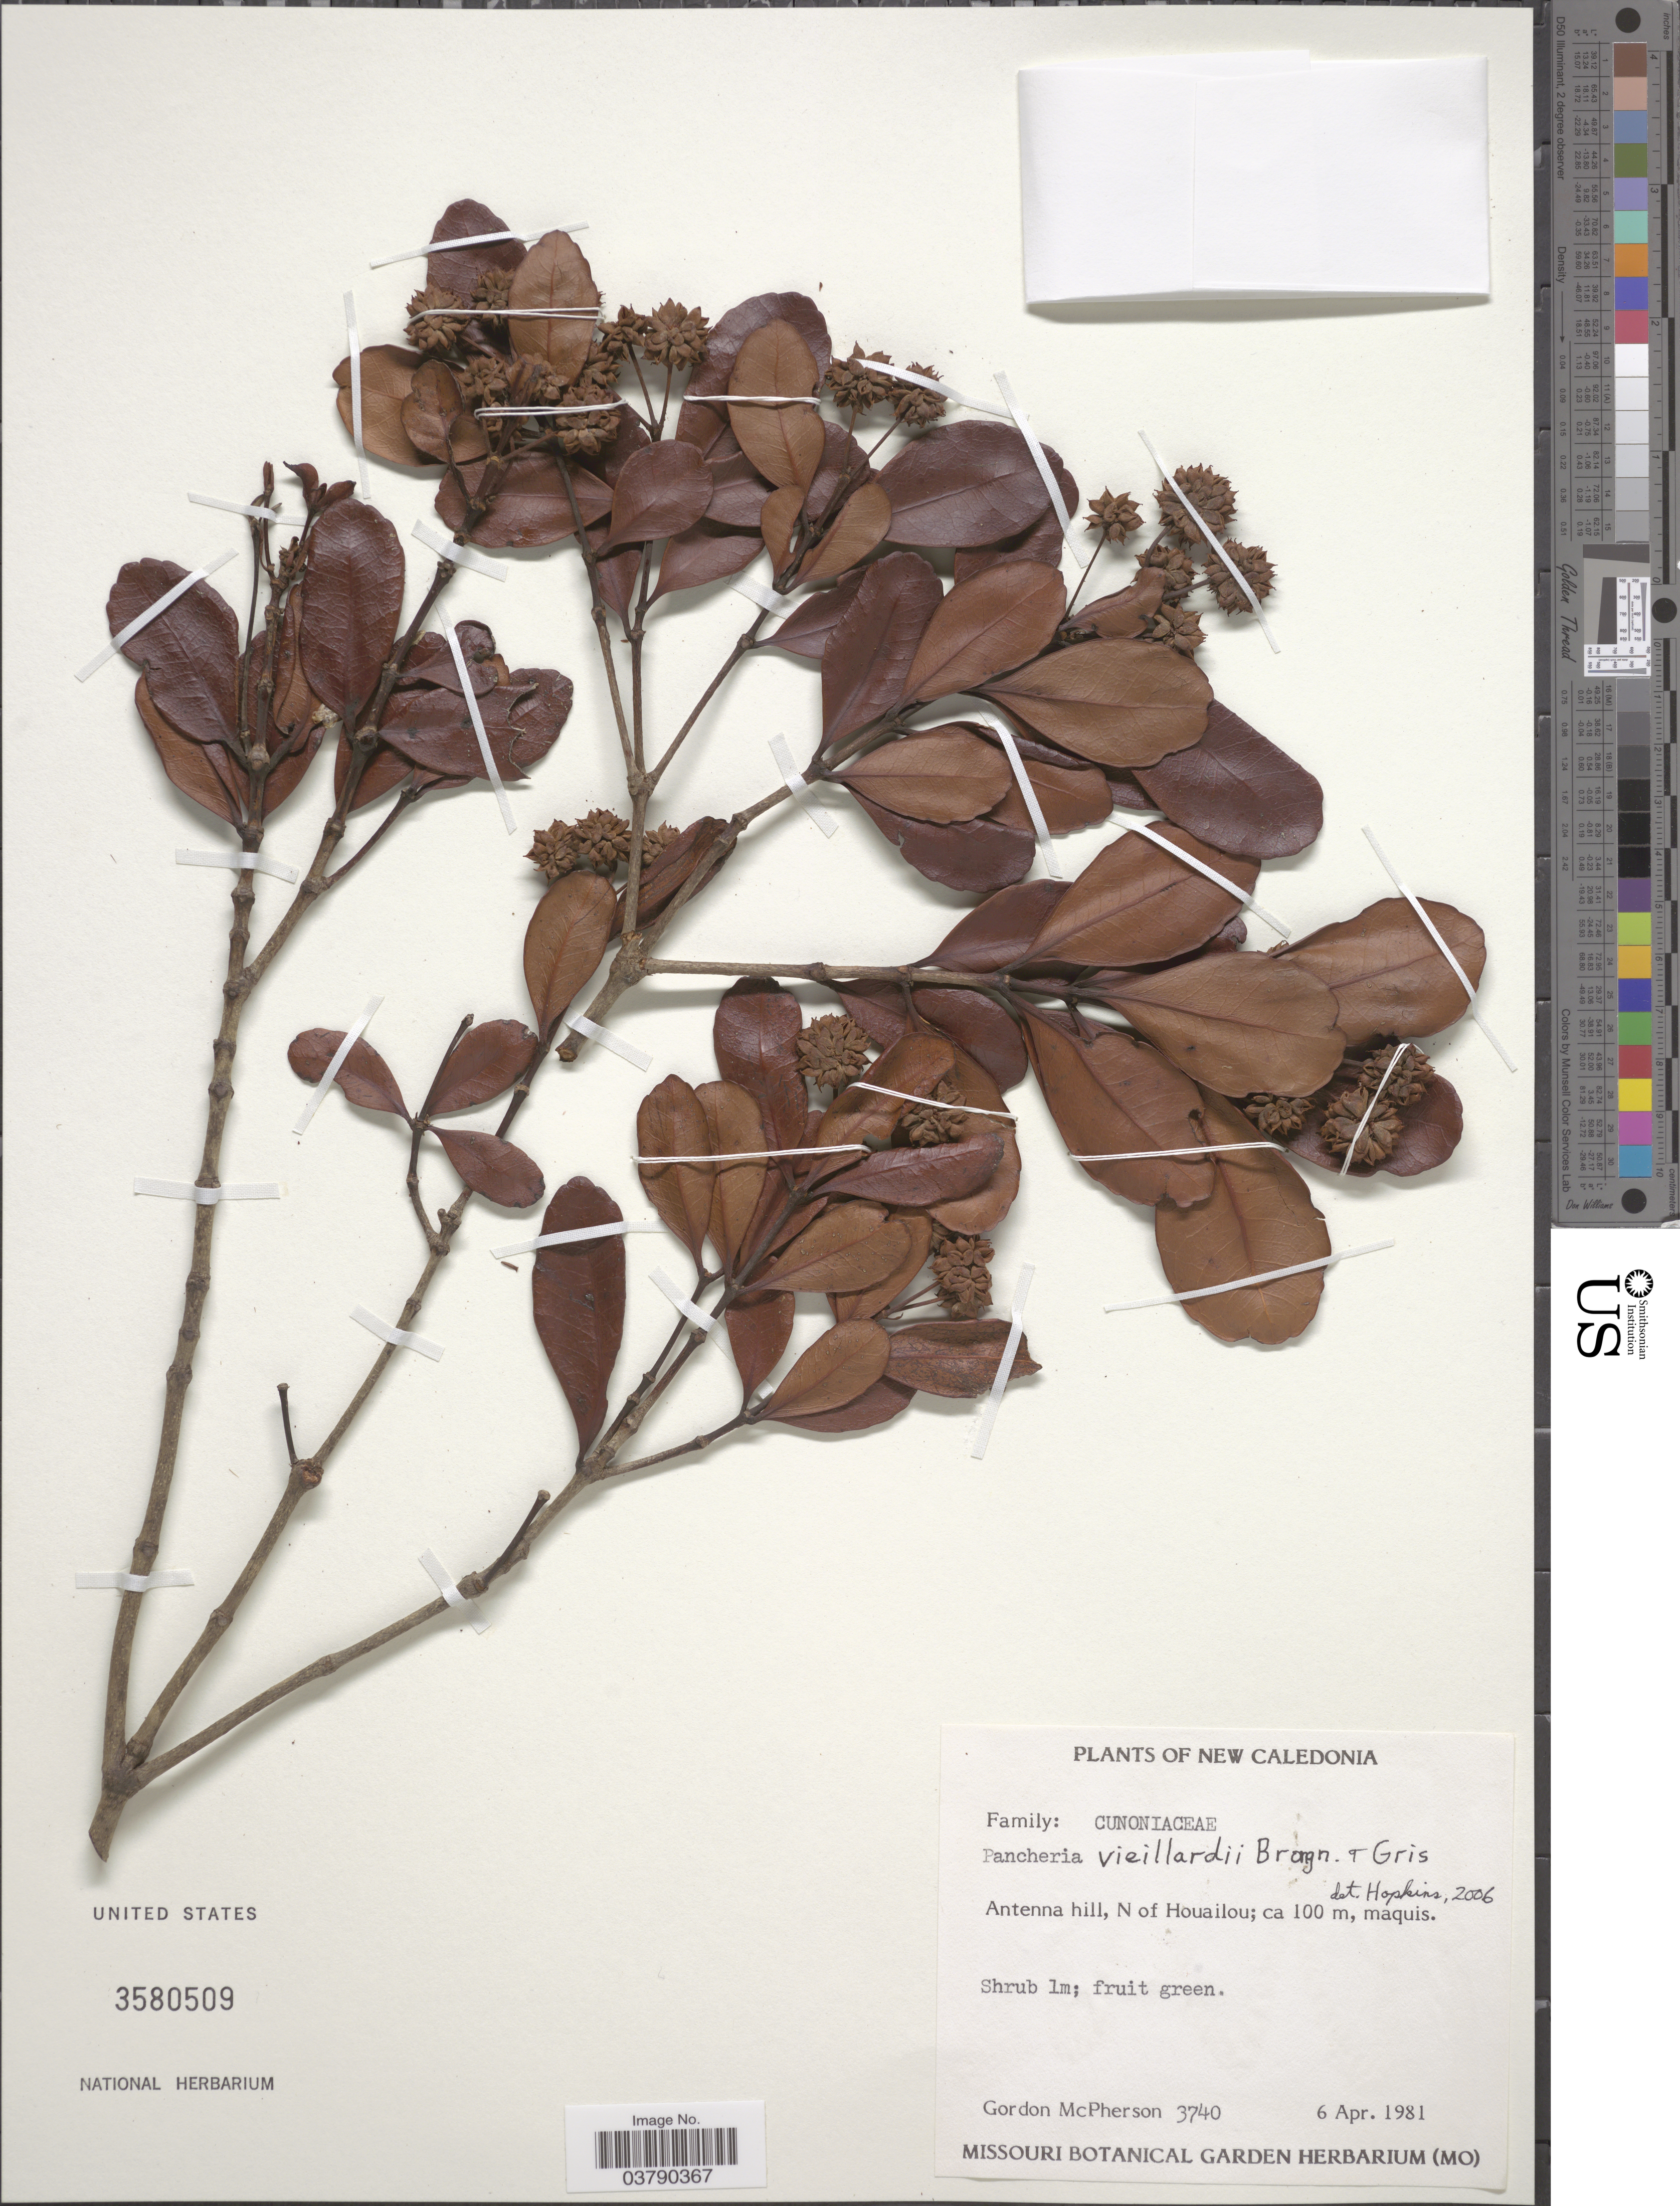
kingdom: Plantae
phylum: Tracheophyta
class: Magnoliopsida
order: Oxalidales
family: Cunoniaceae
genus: Pancheria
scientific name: Pancheria vieillardii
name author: Brongn. & Gris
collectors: G. McPherson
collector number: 3740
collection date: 1981-04-06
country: New Caledonia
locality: Antenna hill, N of Houailou.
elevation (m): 100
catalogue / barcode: US 3580509